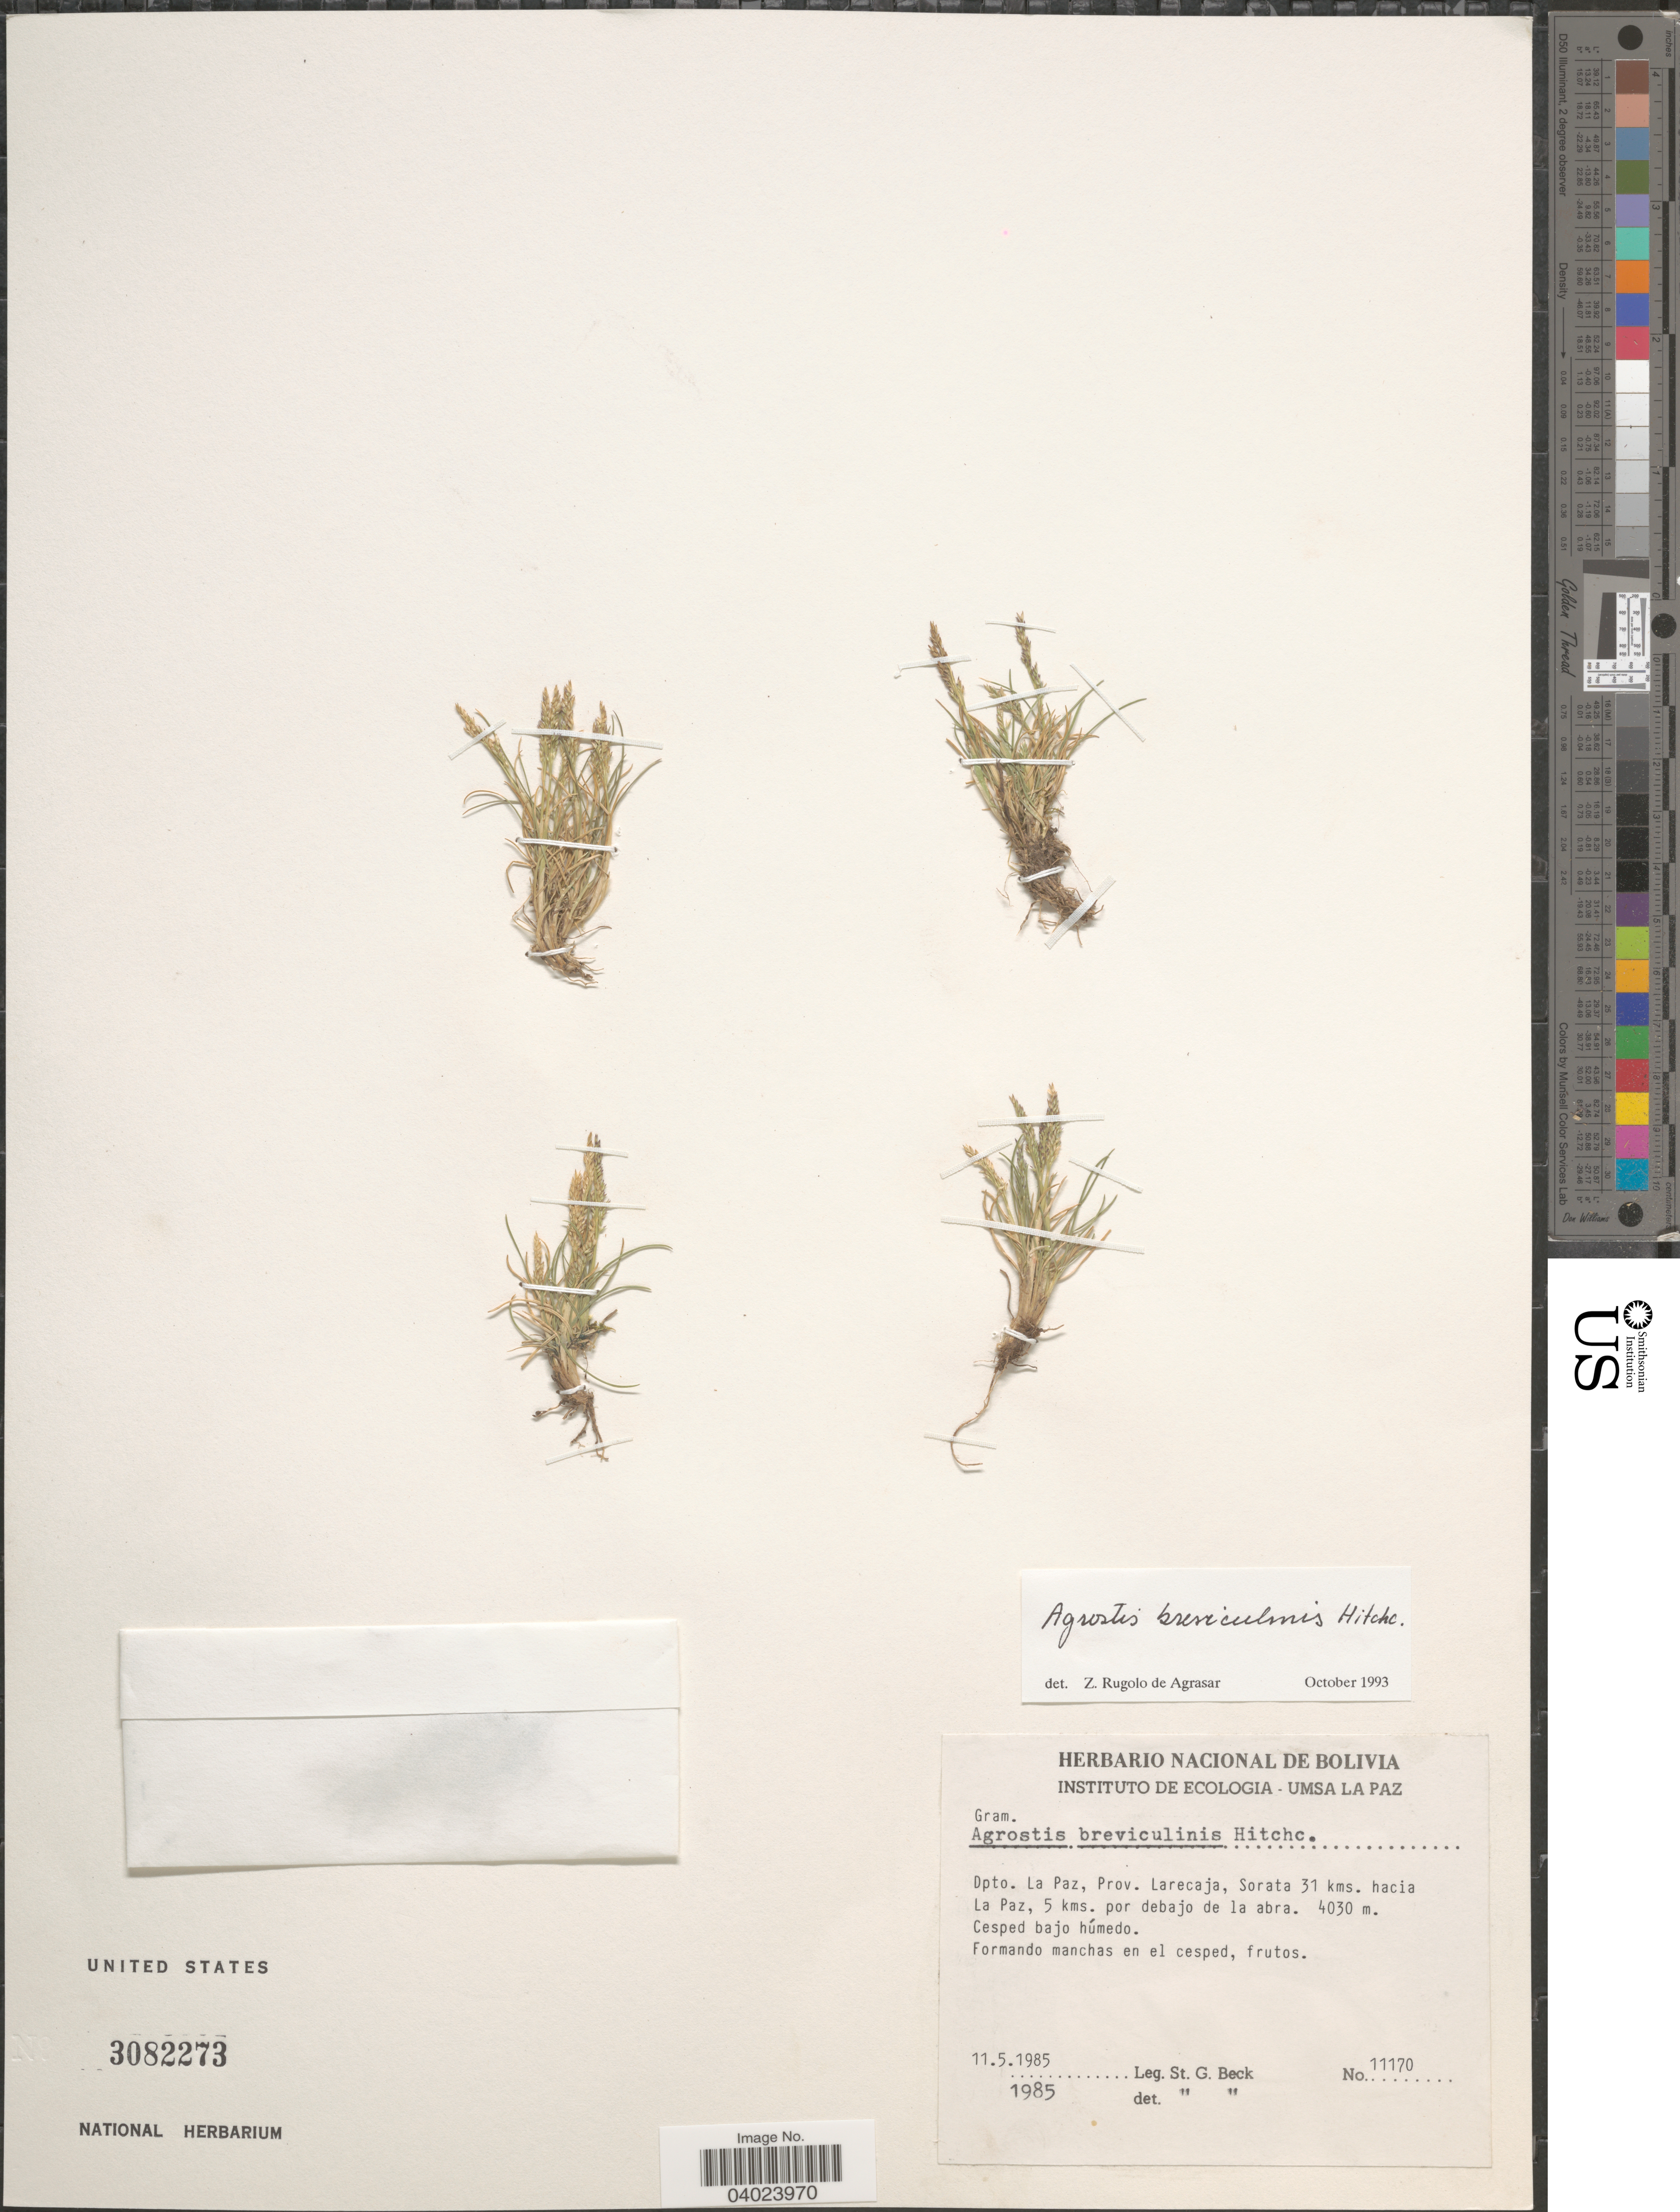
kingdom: Plantae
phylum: Tracheophyta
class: Liliopsida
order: Poales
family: Poaceae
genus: Agrostis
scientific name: Agrostis breviculmis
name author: Hitchc.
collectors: S. G. Beck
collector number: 11170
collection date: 1985-05-11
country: Bolivia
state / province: La Paz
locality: Dpto. La Paz, Prov. Larecaja, Sorata 31 kms. hacia La Paz, 5 kms. por debajo de la abra.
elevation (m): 4030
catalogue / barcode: US 3082273